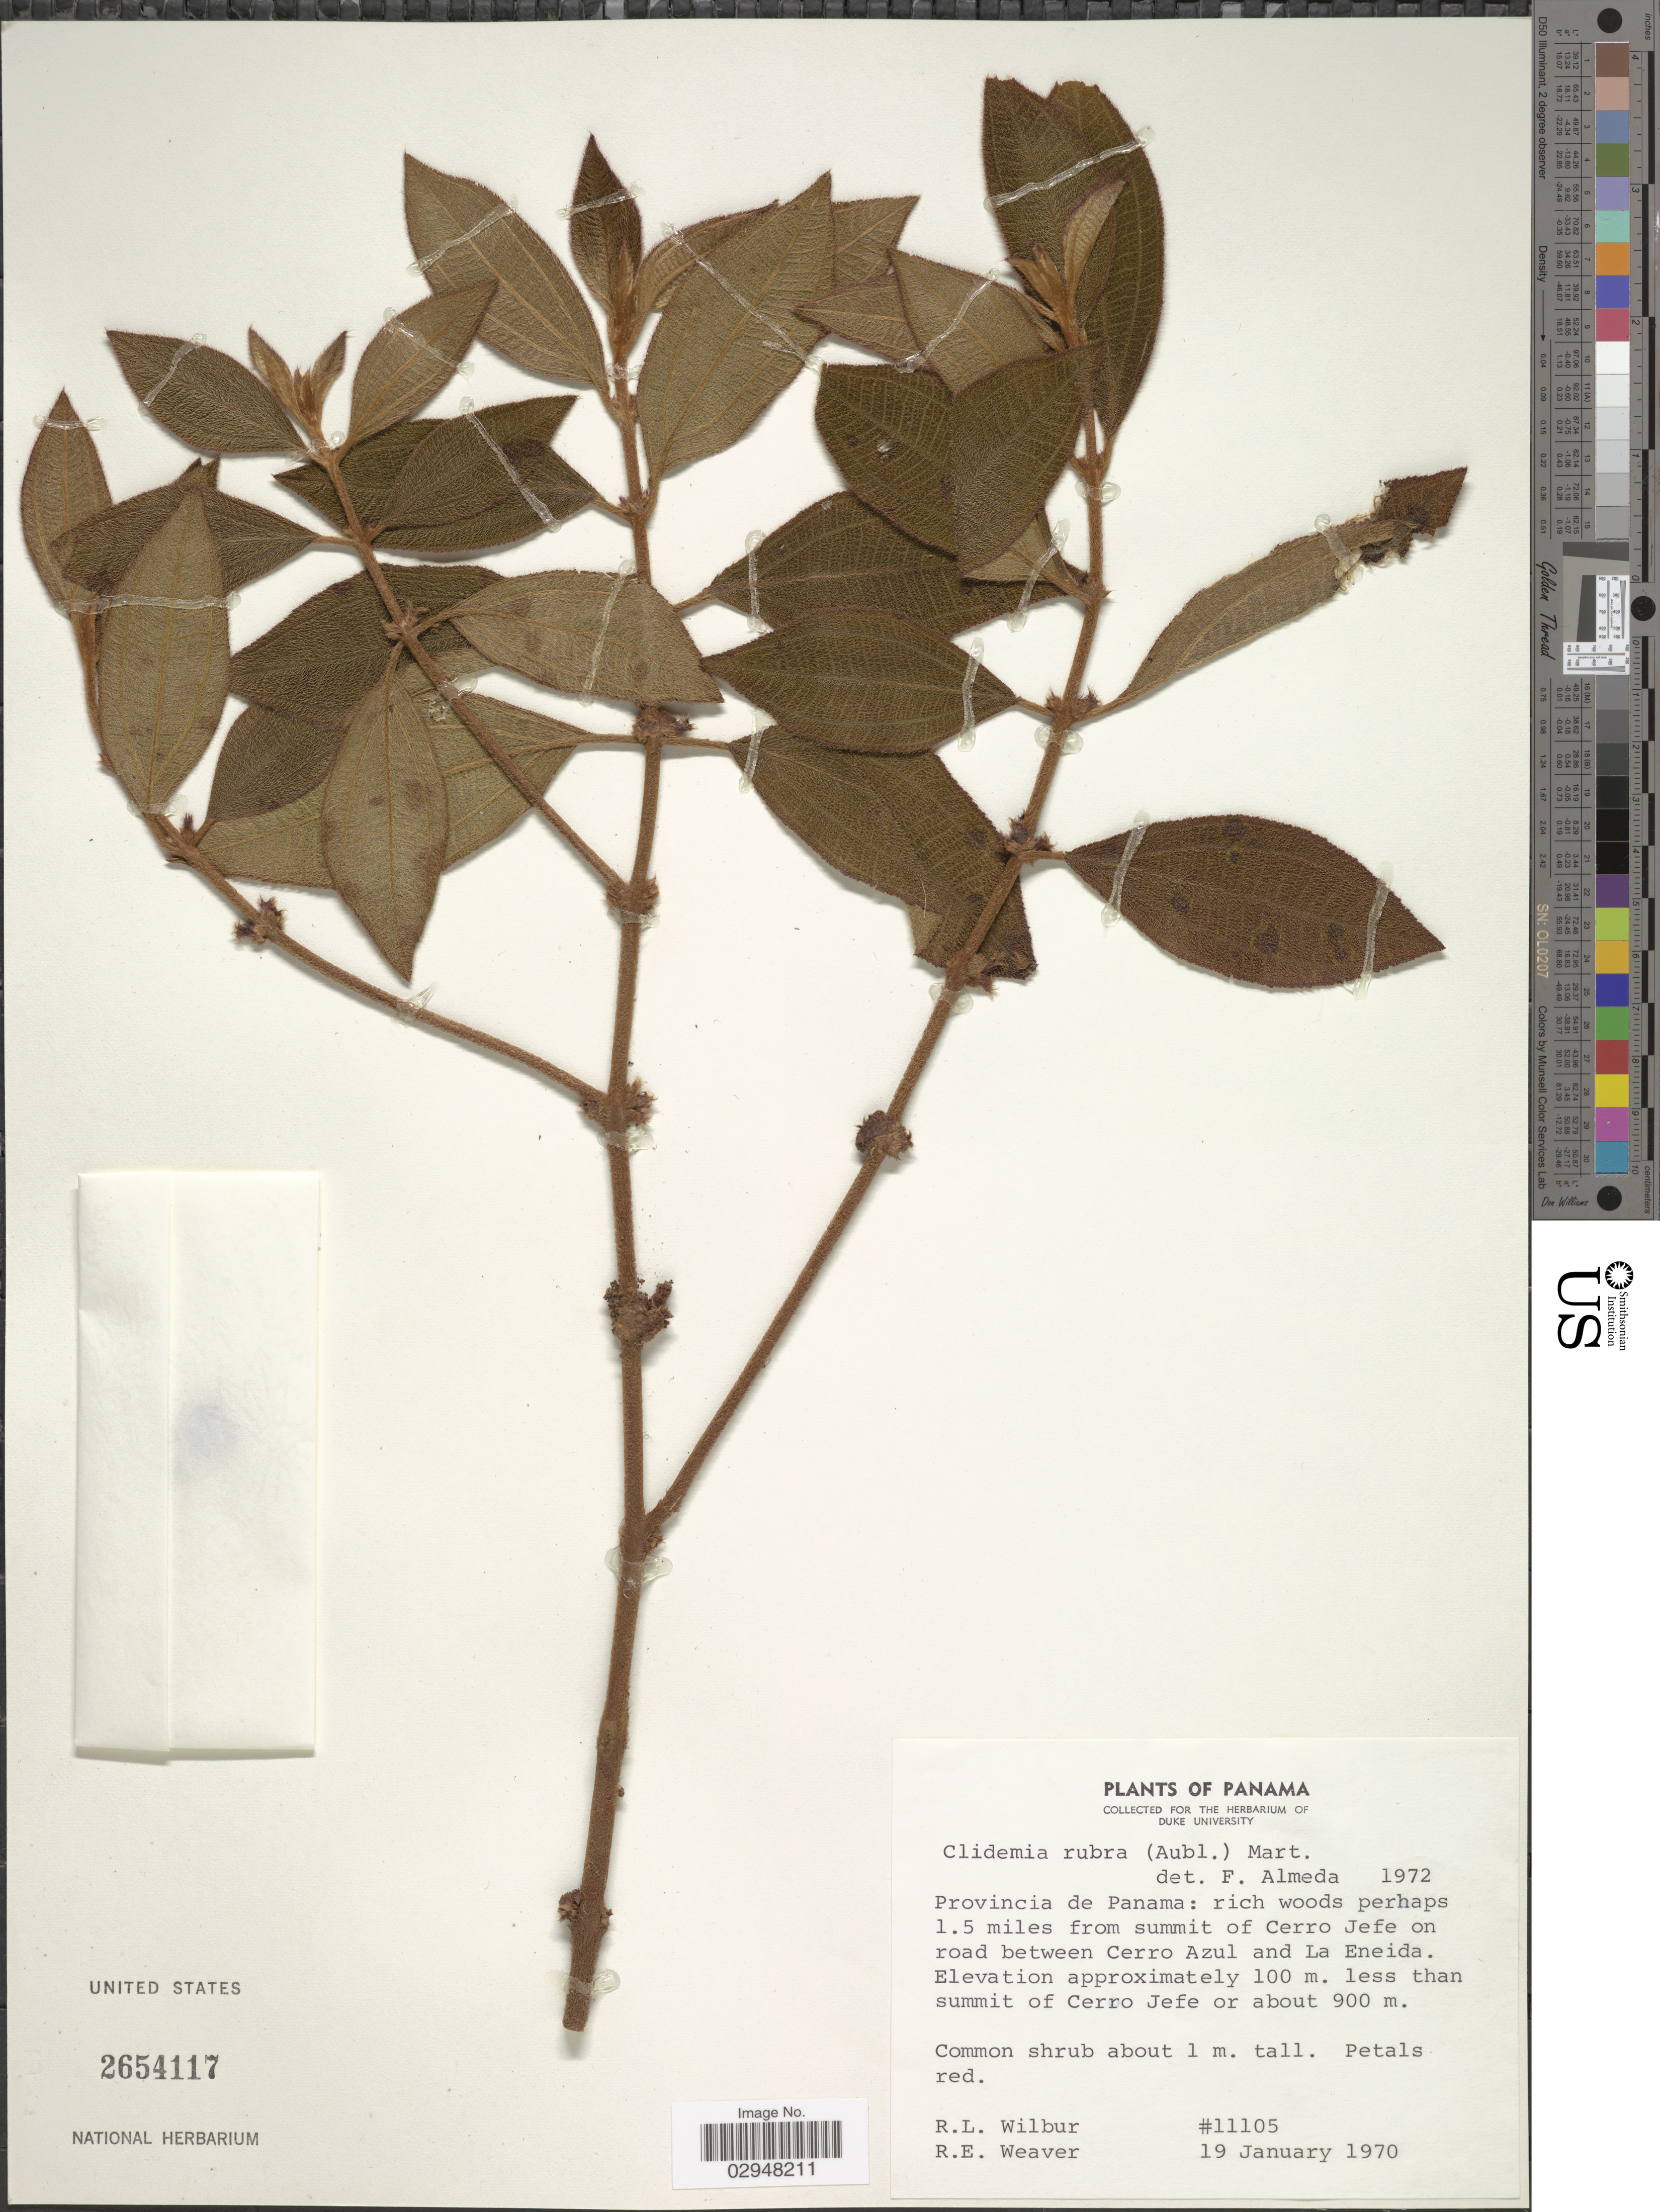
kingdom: Plantae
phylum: Tracheophyta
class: Magnoliopsida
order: Myrtales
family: Melastomataceae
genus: Clidemia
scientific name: Clidemia rubra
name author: (Aubl.) Mart.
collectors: R. L. Wilbur & R. E. Weaver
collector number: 11105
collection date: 1970-01-19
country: Panama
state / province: Panamá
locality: Rich woods perhaps 1.5 miles from summit of Cerro Jefe on road between Cerro Azul and La Eneida. 100 m. less than summit of Cerro Jefe.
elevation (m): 900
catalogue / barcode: US 2654117